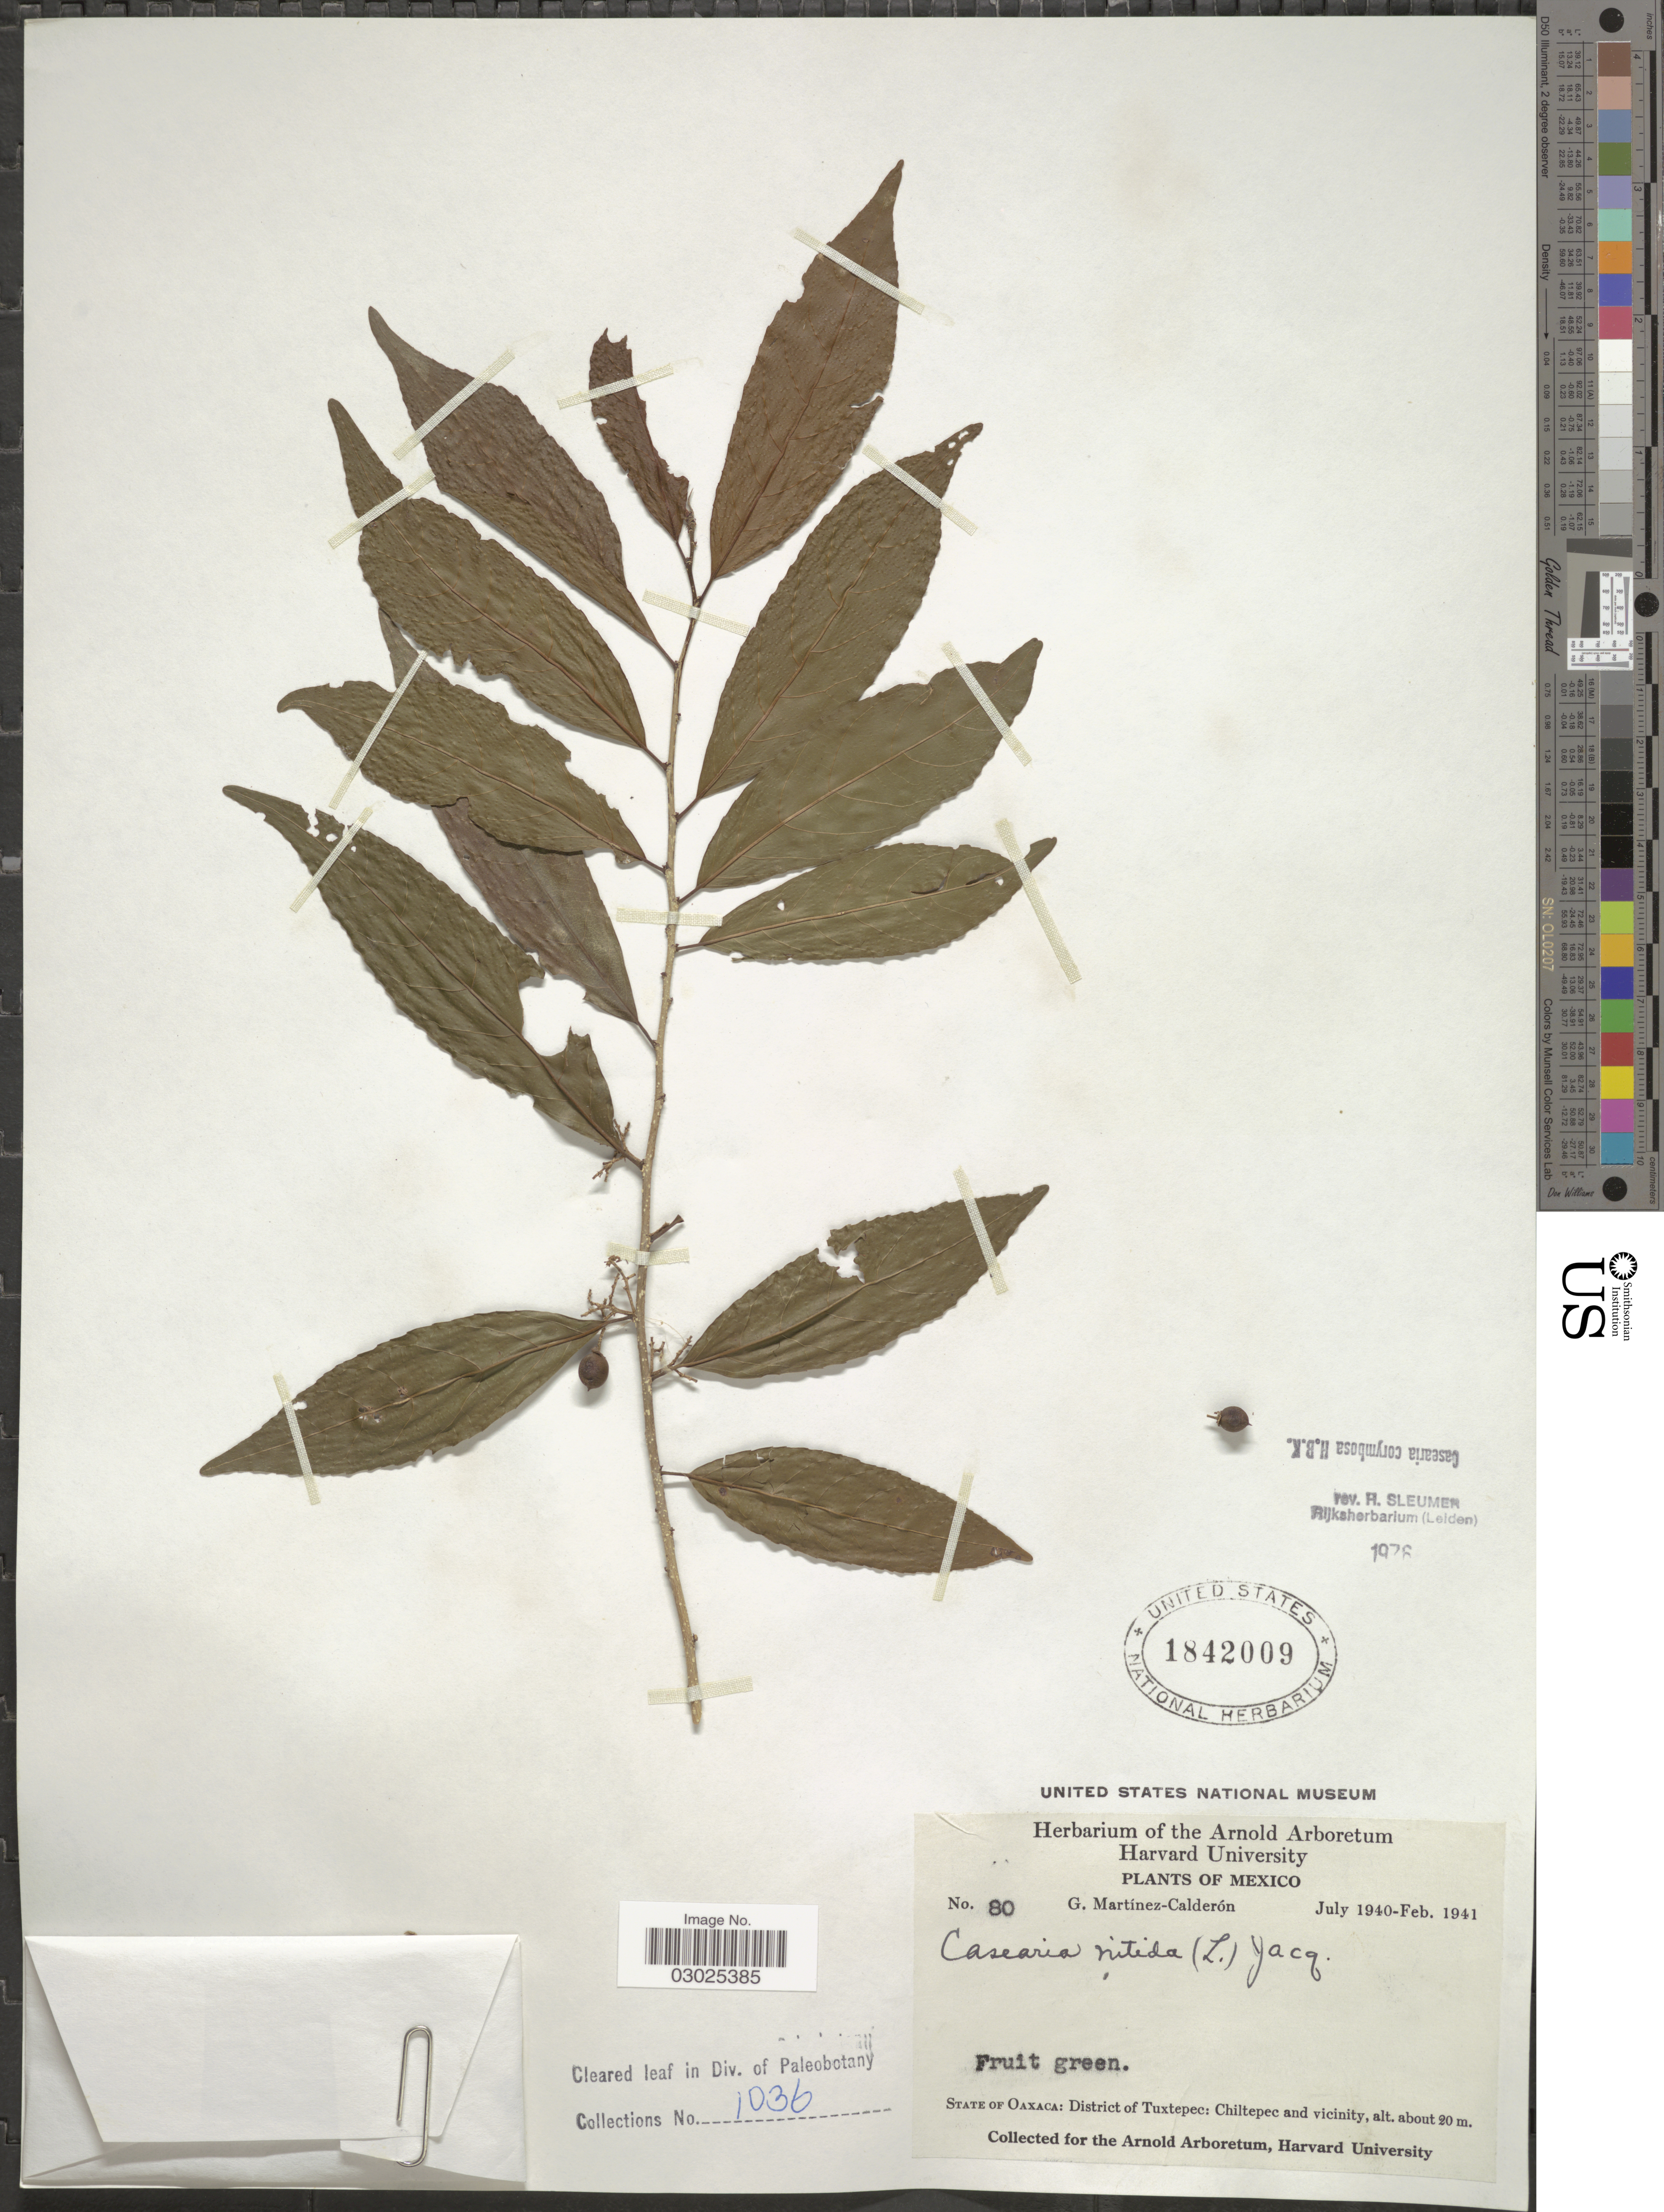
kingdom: Plantae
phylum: Tracheophyta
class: Magnoliopsida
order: Malpighiales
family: Salicaceae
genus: Casearia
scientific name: Casearia corymbosa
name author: Kunth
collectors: G. Martinez-C.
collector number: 80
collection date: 1940-07/1941-02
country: Mexico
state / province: Oaxaca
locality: District of Tuxtepec: Chiltepec and vicinity.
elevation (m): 20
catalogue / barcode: US 1842009